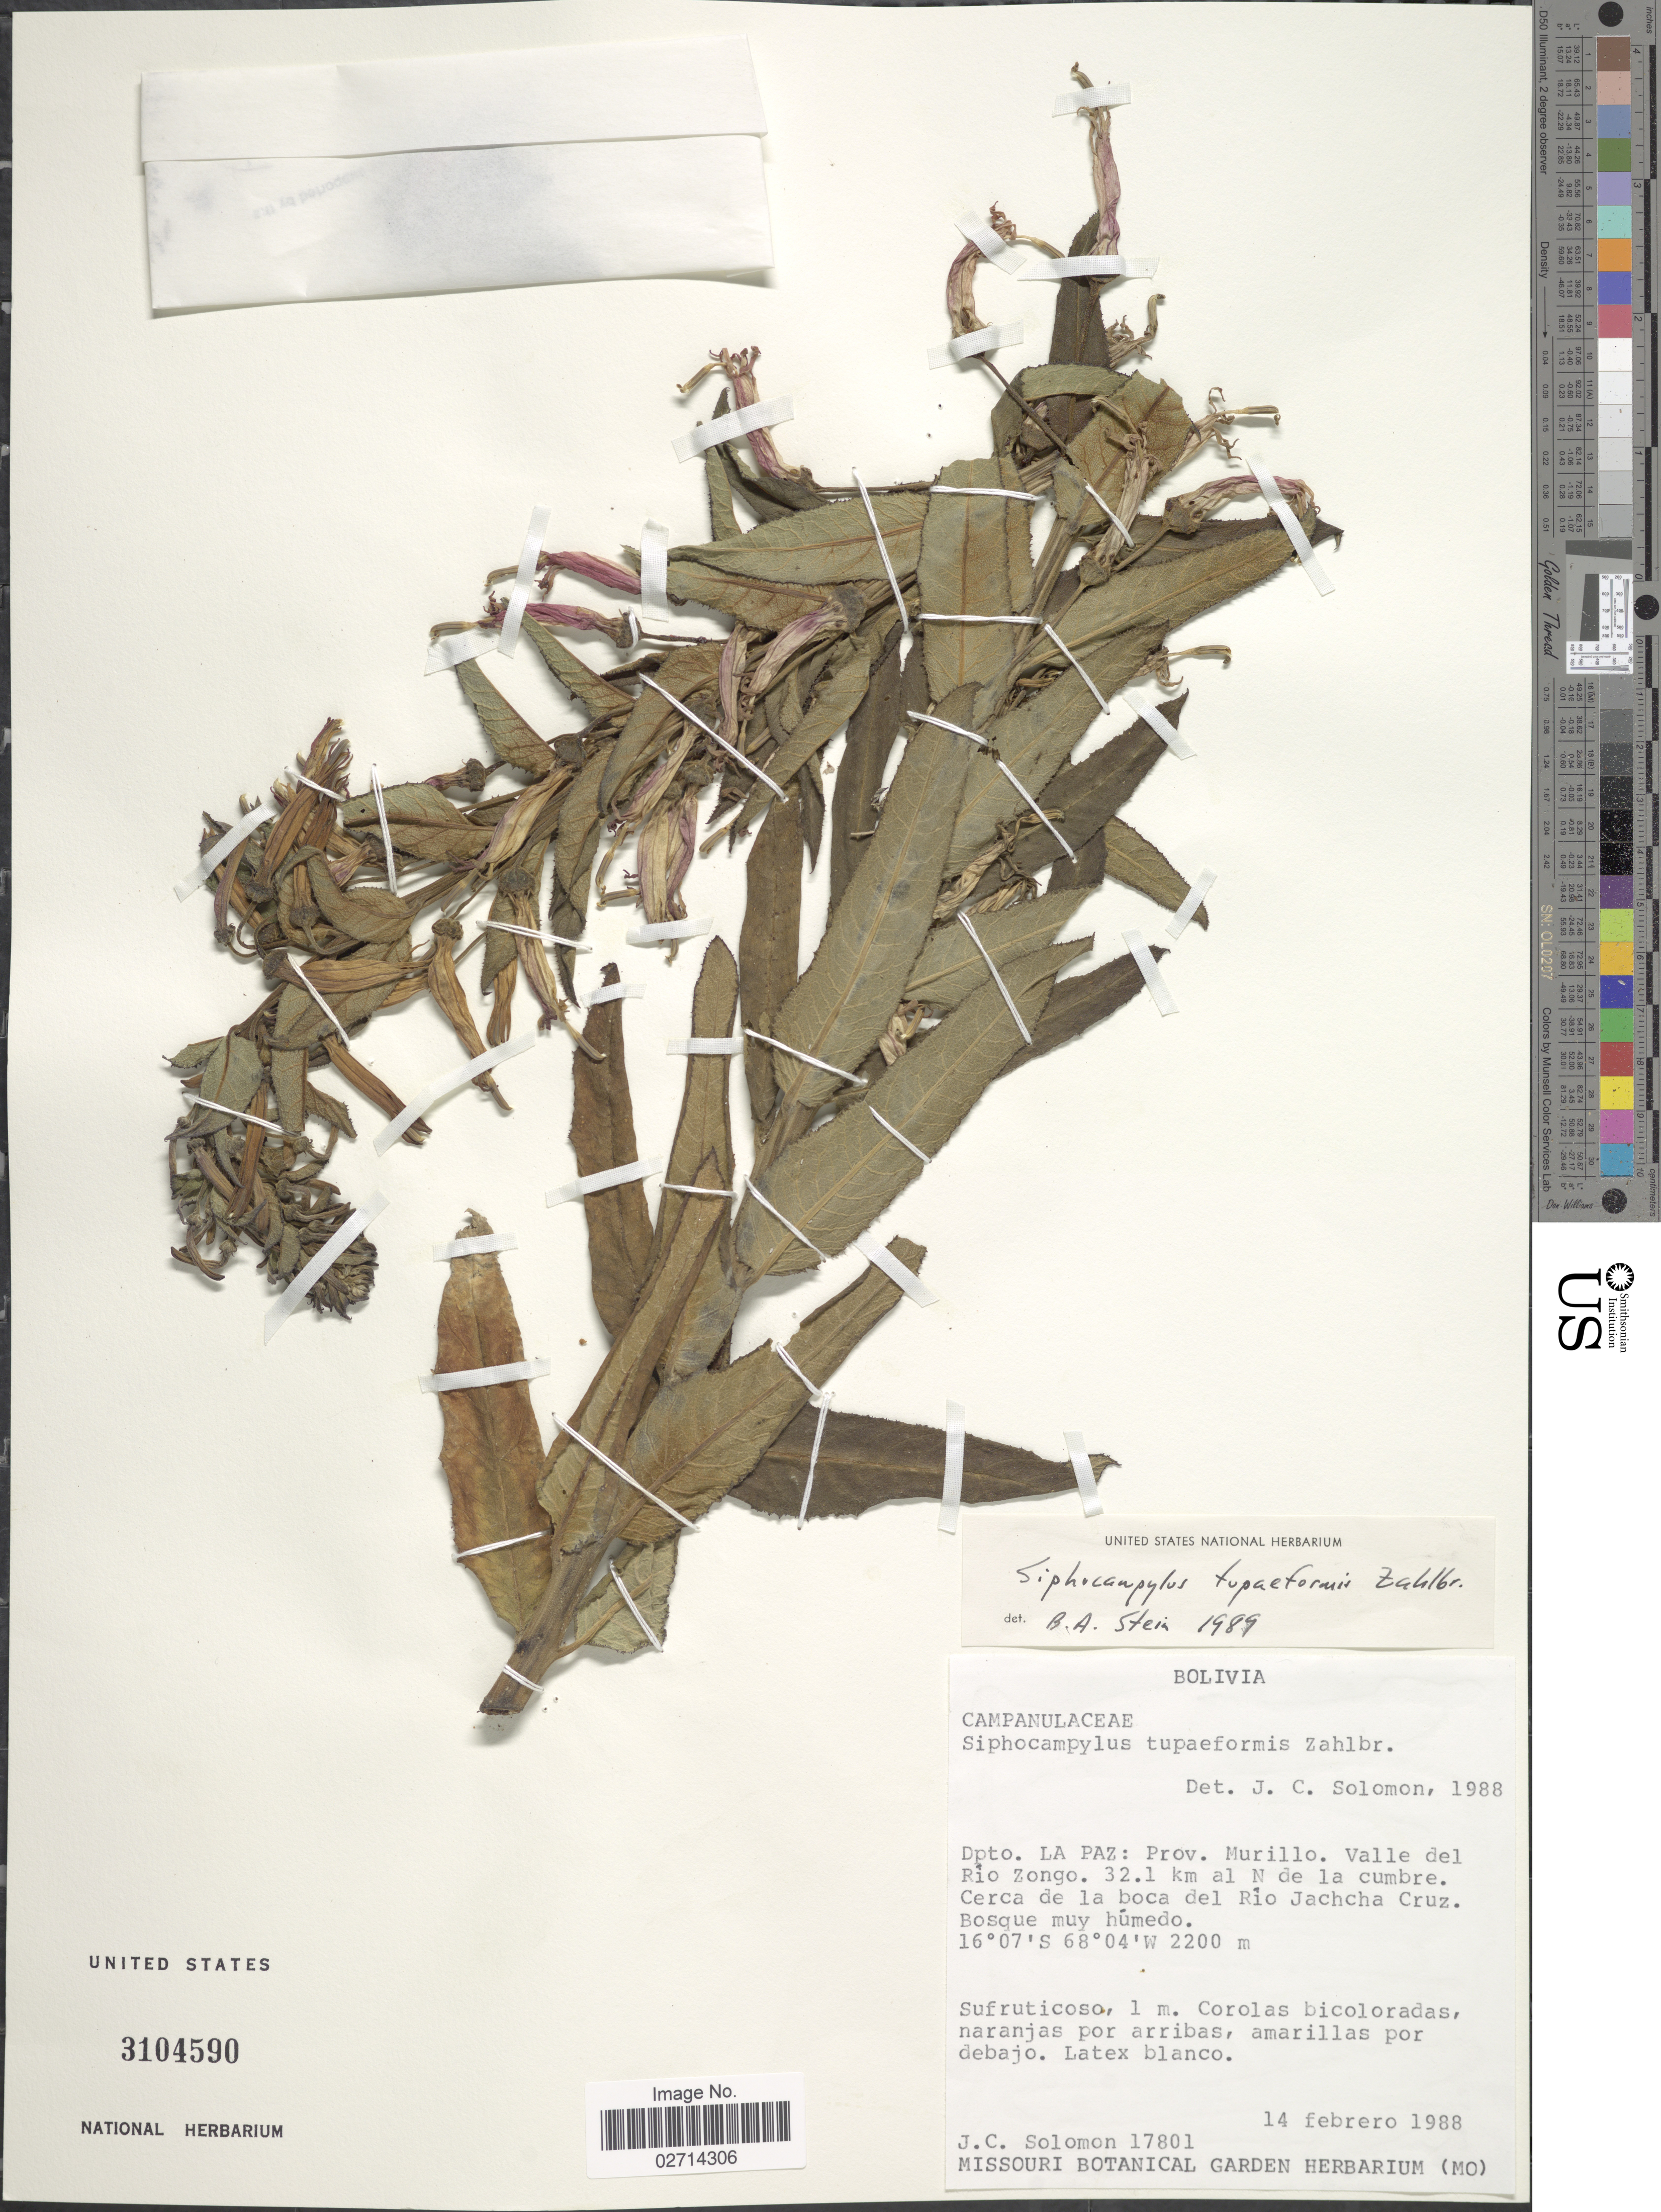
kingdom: Plantae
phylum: Tracheophyta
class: Magnoliopsida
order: Asterales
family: Campanulaceae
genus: Siphocampylus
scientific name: Siphocampylus tupaeformis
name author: Zahlbr.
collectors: J. C. Solomon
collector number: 17801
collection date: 1988-02-14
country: Bolivia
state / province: La Paz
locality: Murillo, Valle del Rio Zongo, 32.1 km al N de la cumbre, Cerca de la boca del Rio Jachcha Cruz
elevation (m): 2200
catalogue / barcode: US 3104590